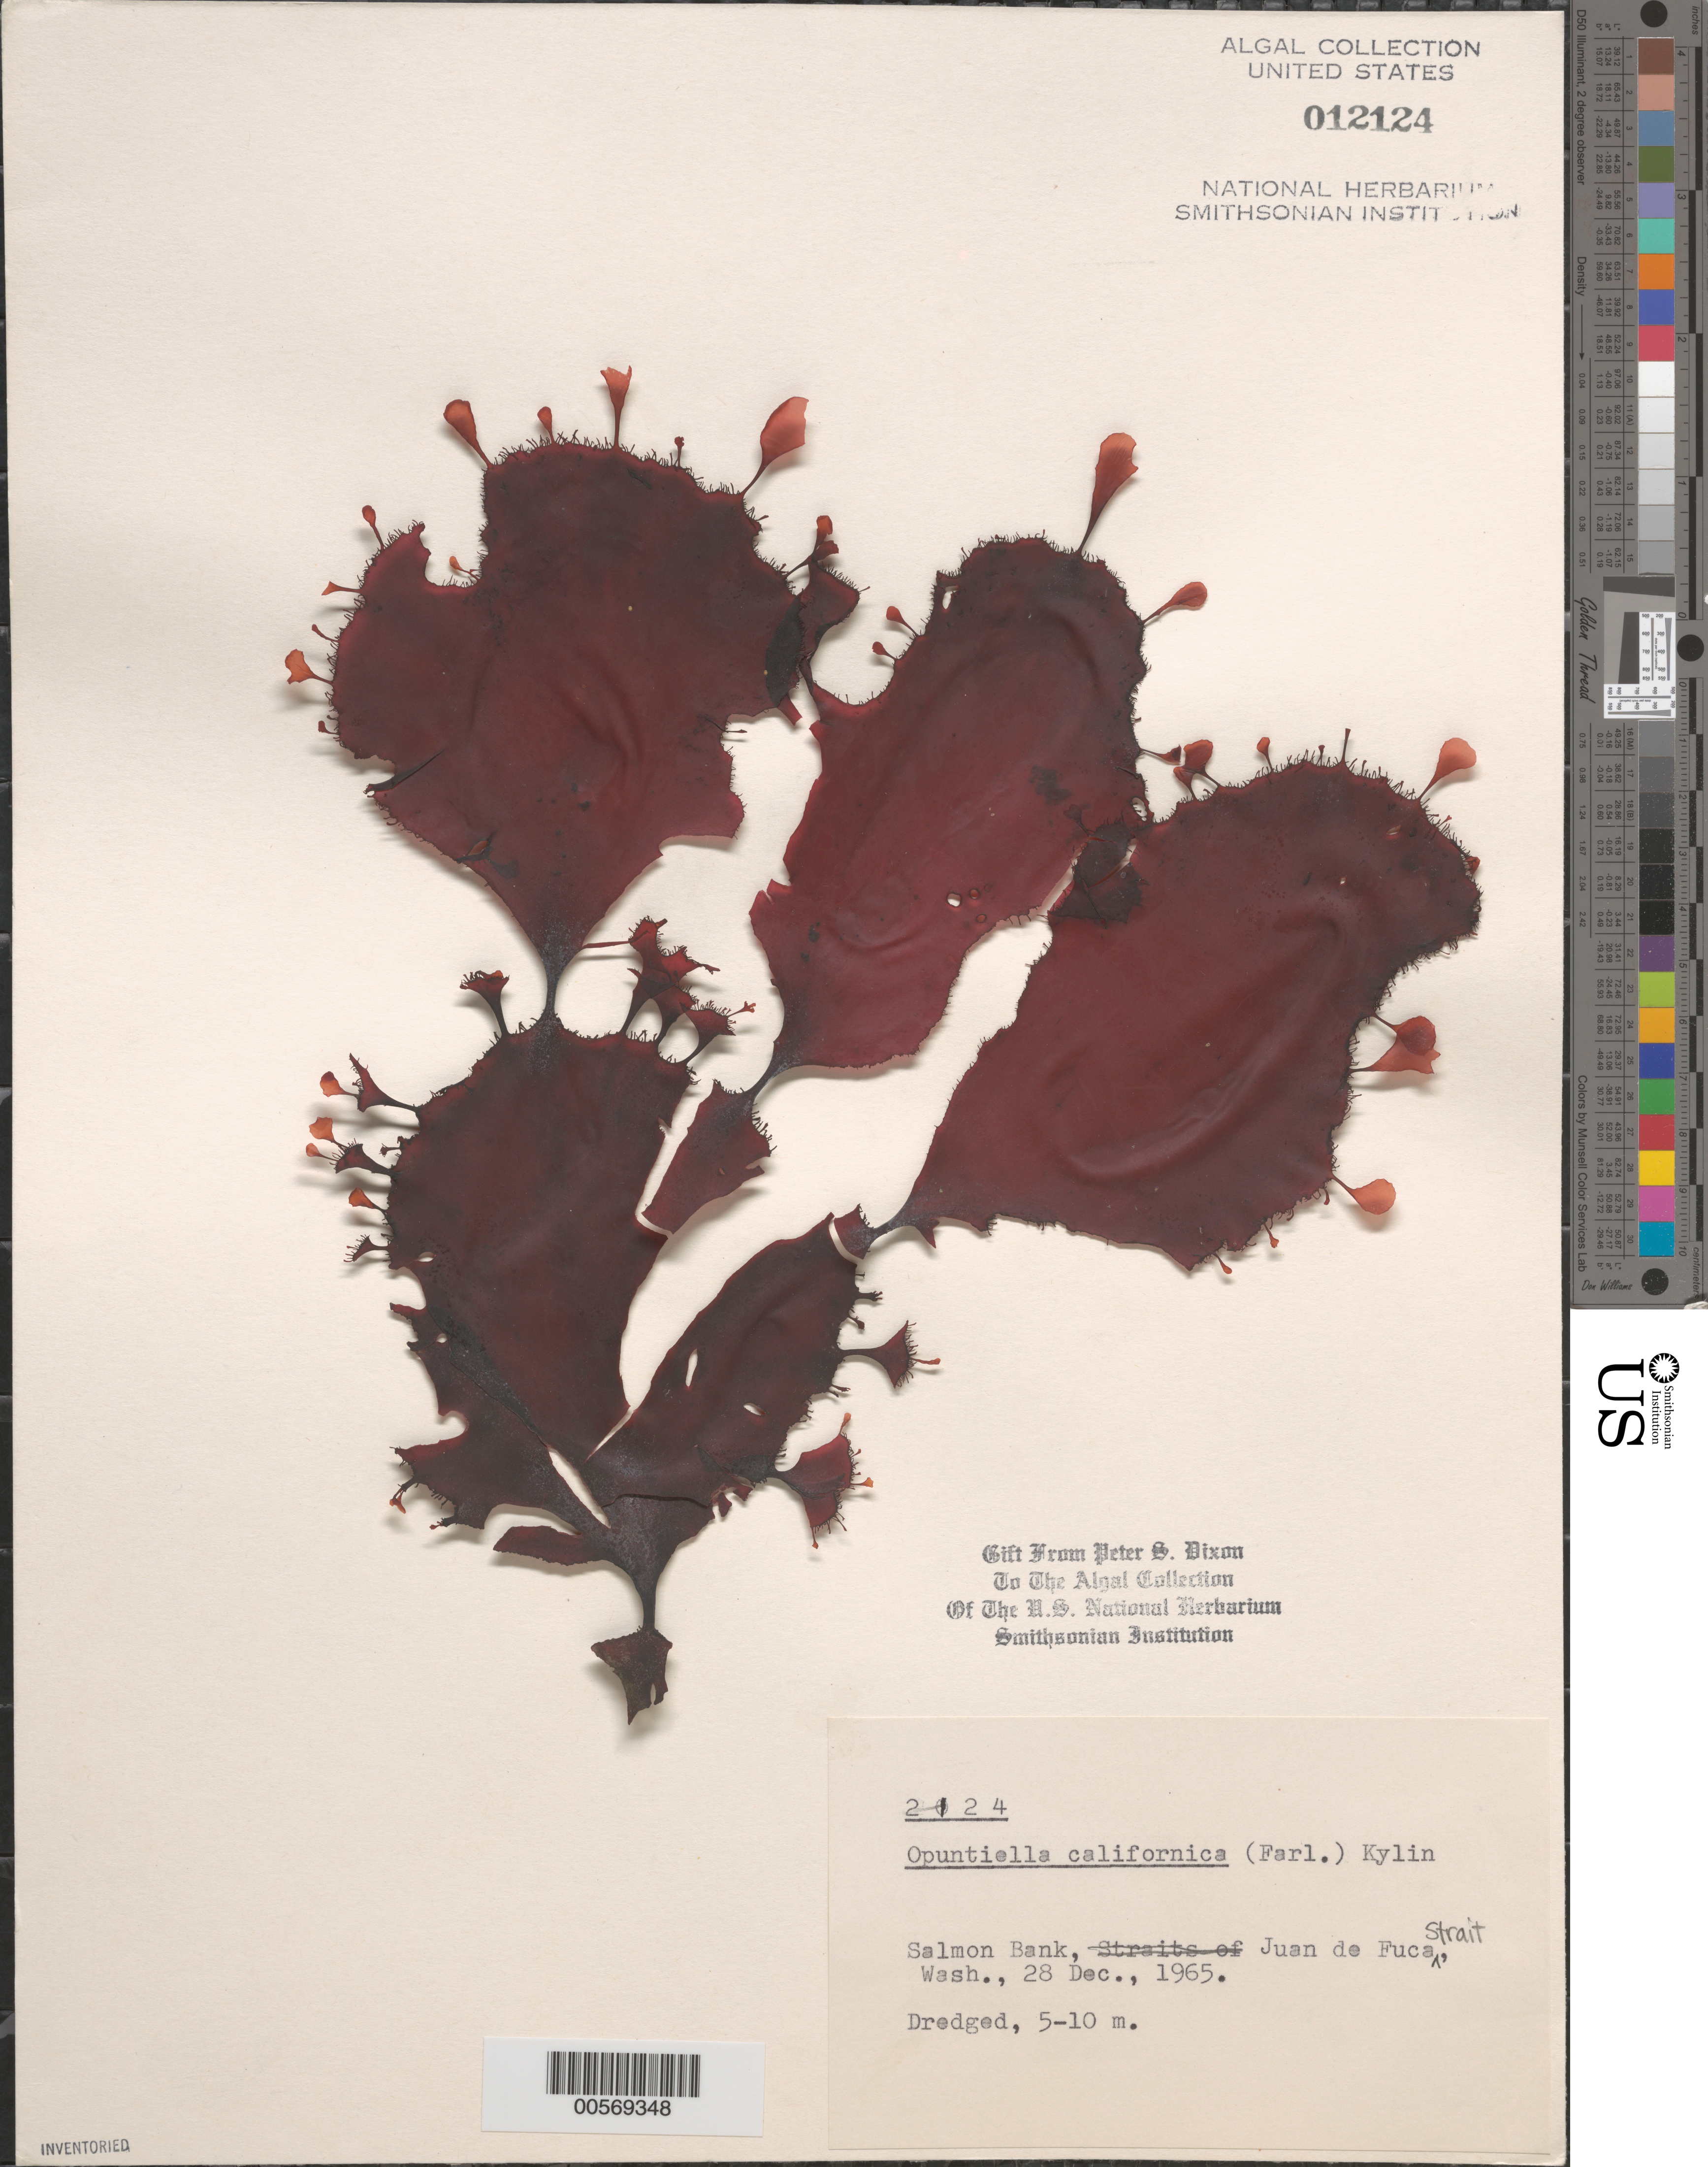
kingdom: Plantae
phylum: Rhodophyta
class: Florideophyceae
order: Gigartinales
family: Furcellariaceae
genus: Opuntiella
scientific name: Opuntiella californica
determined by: Dixon, P. S.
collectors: P. S. Dixon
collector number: PSD 2124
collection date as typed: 28 Dec 1965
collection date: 1965-12-28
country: United States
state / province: Washington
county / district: San Juan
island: San Juan Islands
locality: Salmon Bank, Strait of Juan de Fuca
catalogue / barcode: US 12124